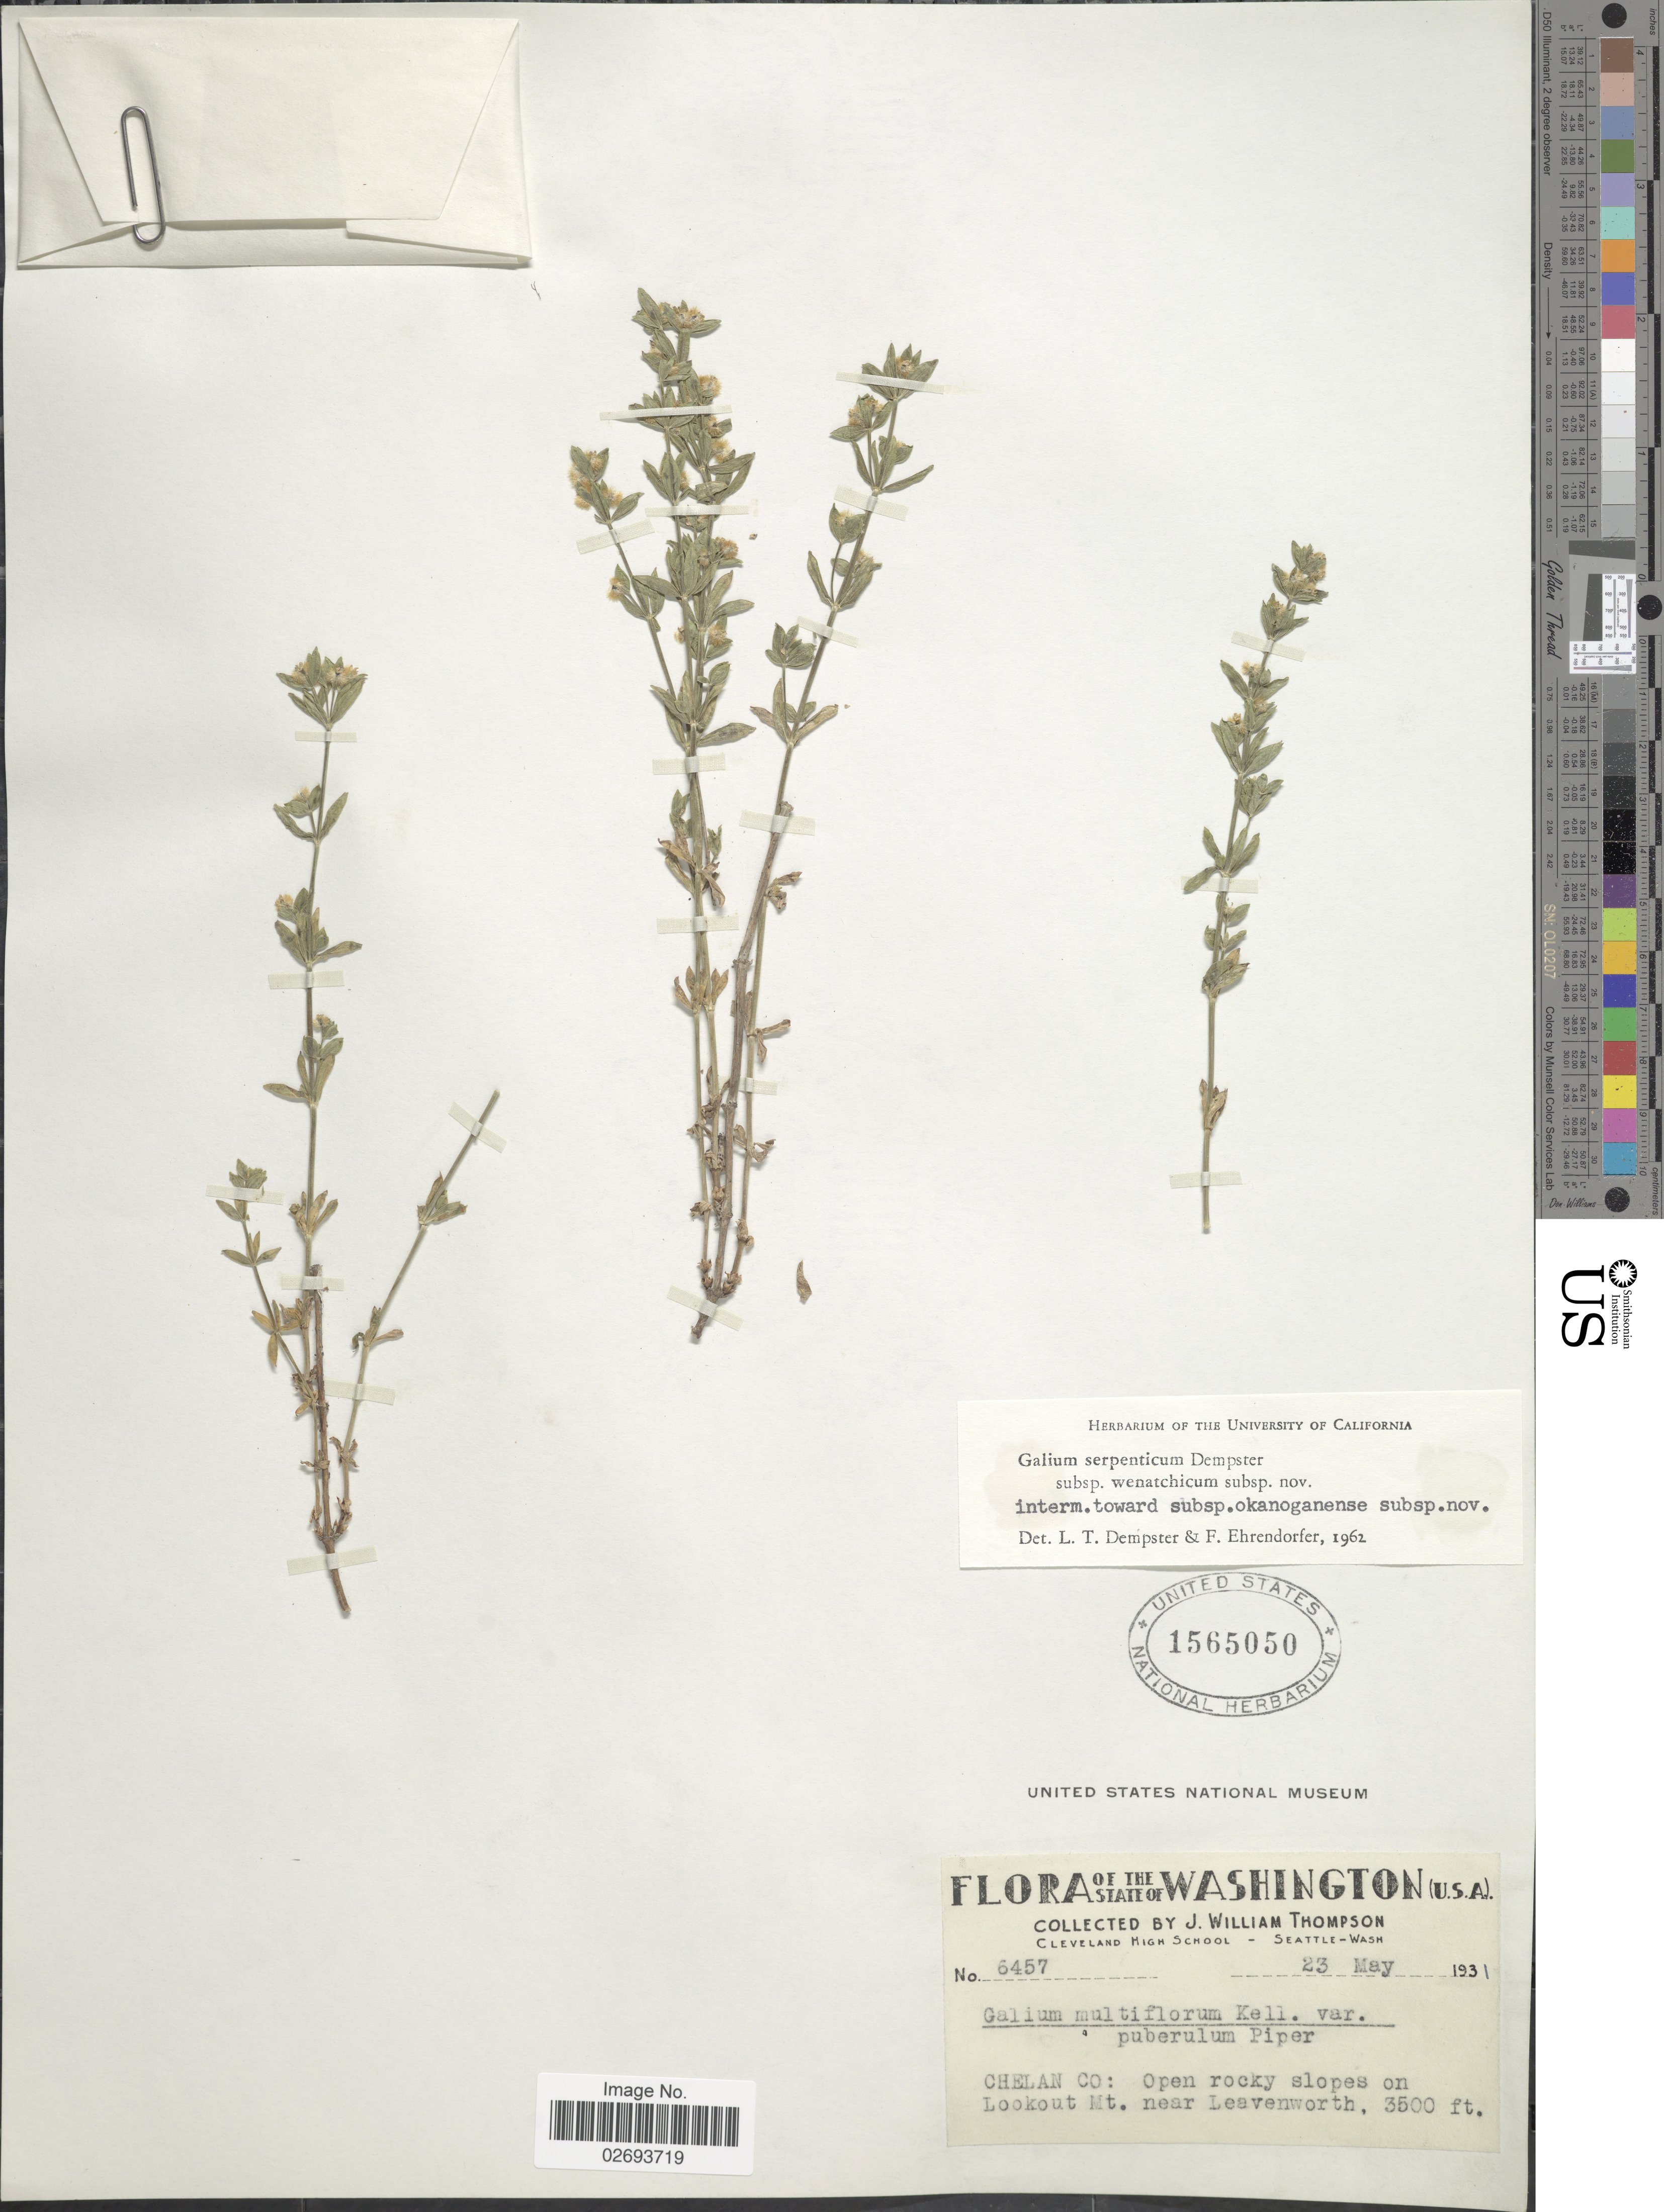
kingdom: Plantae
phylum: Tracheophyta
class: Magnoliopsida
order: Gentianales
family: Rubiaceae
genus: Galium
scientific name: Galium serpenticum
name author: Dempster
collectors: J. W. Thompson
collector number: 6457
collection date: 1931-05-23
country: United States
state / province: Washington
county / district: Chelan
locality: Chelan Co: Open rocky slopes on Lookout Mt. near Leavenworth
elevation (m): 1067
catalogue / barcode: US 1565050